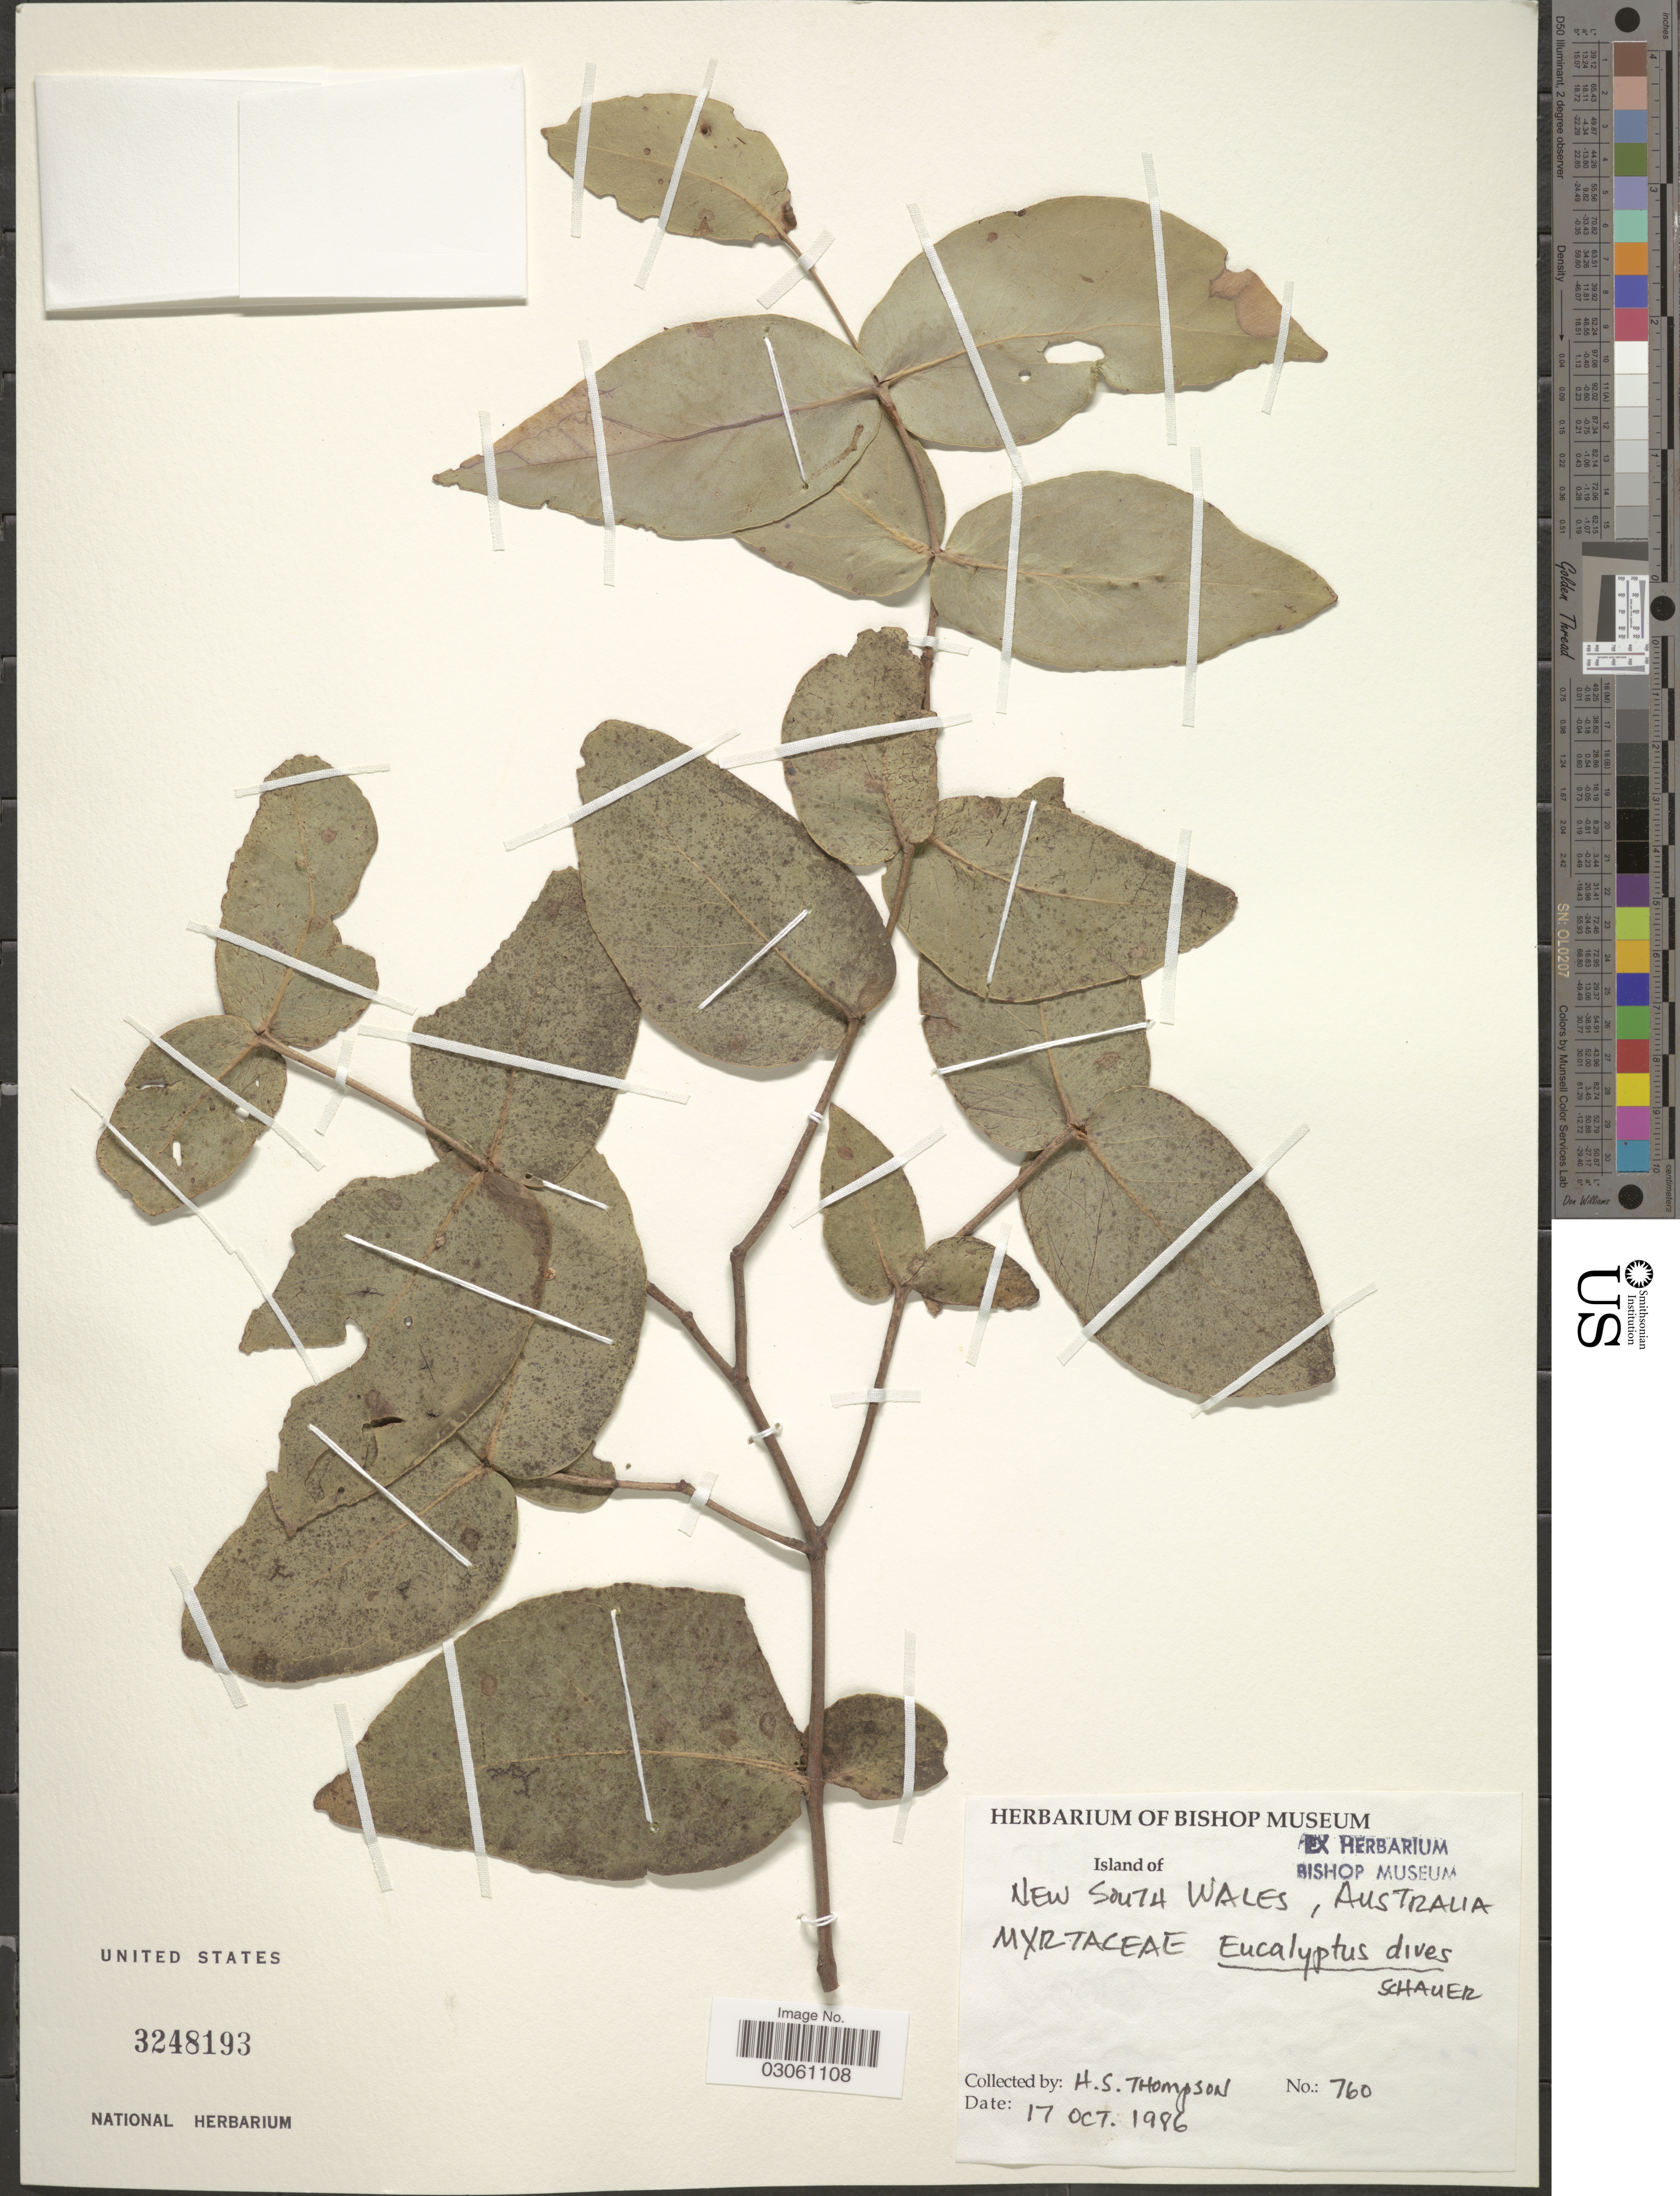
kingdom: Plantae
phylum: Tracheophyta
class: Magnoliopsida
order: Myrtales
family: Myrtaceae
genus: Eucalyptus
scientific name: Eucalyptus dives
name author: Schauer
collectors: H. Thompson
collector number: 760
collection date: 1986-10-17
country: Australia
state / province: New South Wales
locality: Island of New South Wales.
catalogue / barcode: US 3248193